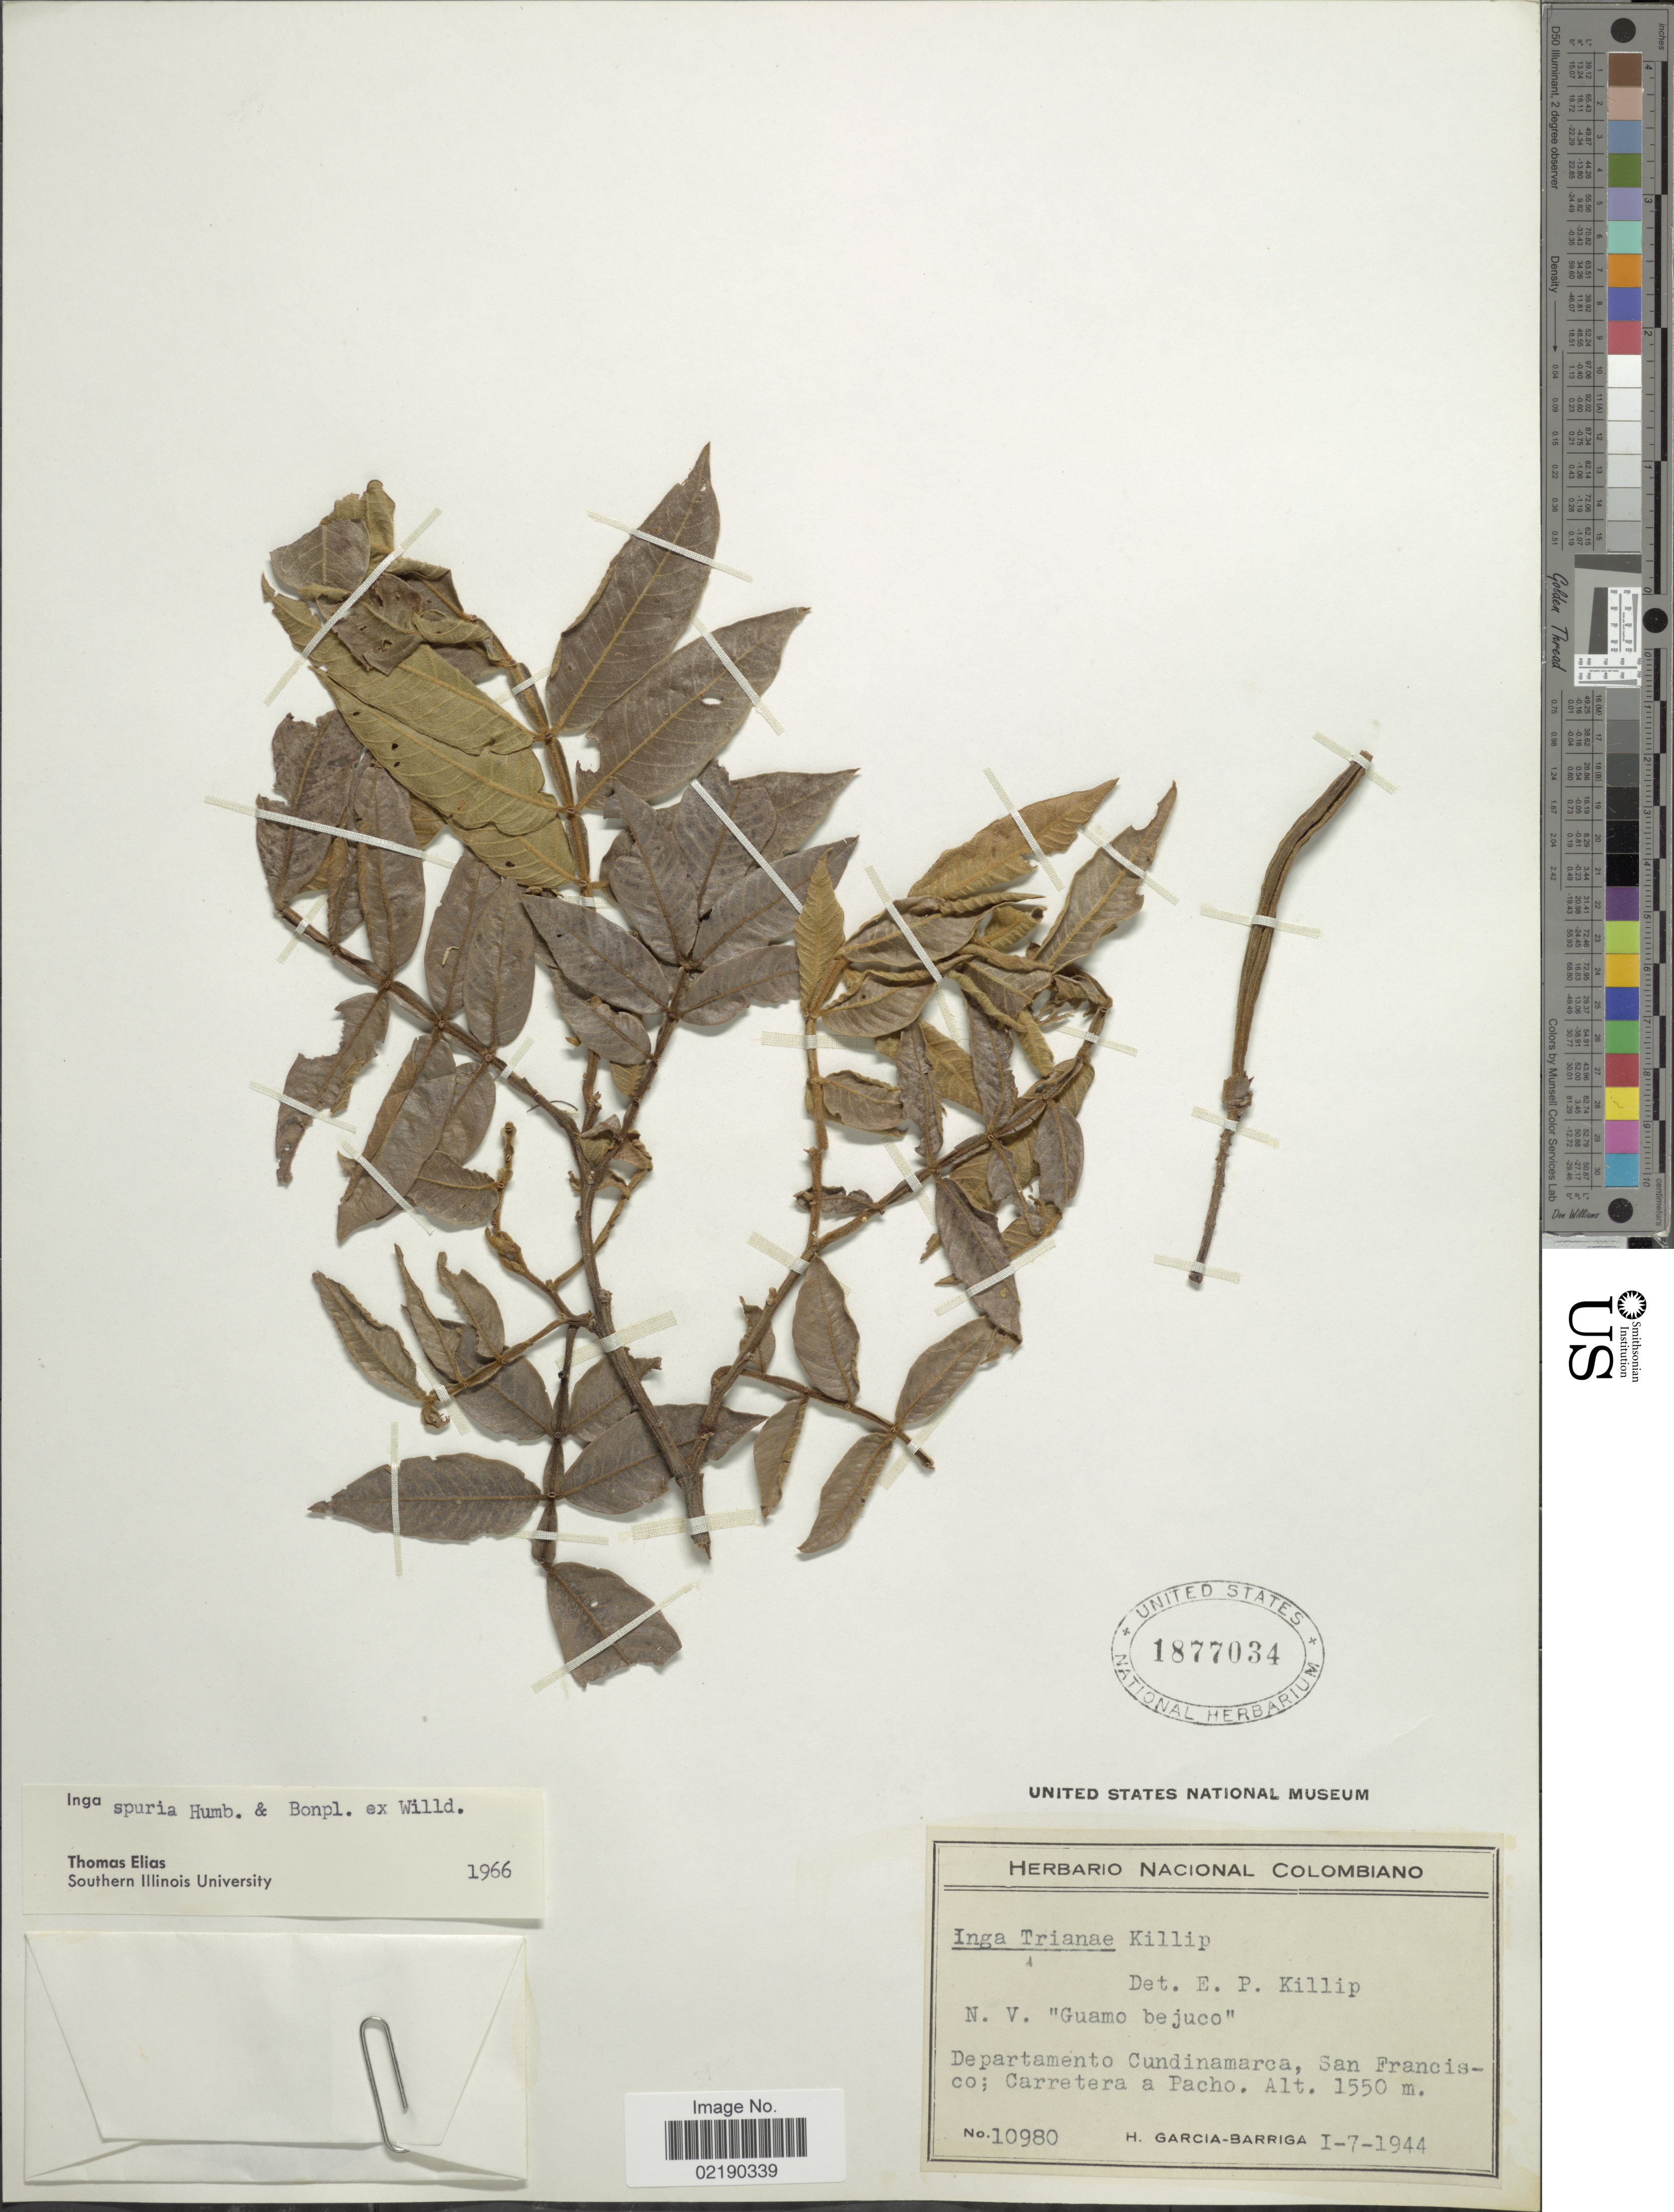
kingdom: Plantae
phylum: Tracheophyta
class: Magnoliopsida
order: Fabales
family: Fabaceae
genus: Inga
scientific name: Inga vera subsp. vera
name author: Willd.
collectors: H. García Barriga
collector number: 10980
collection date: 1944-07-01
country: Colombia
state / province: Cundinamarca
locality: San Francisco; Carretera a Pacho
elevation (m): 1550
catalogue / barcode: US 1877034